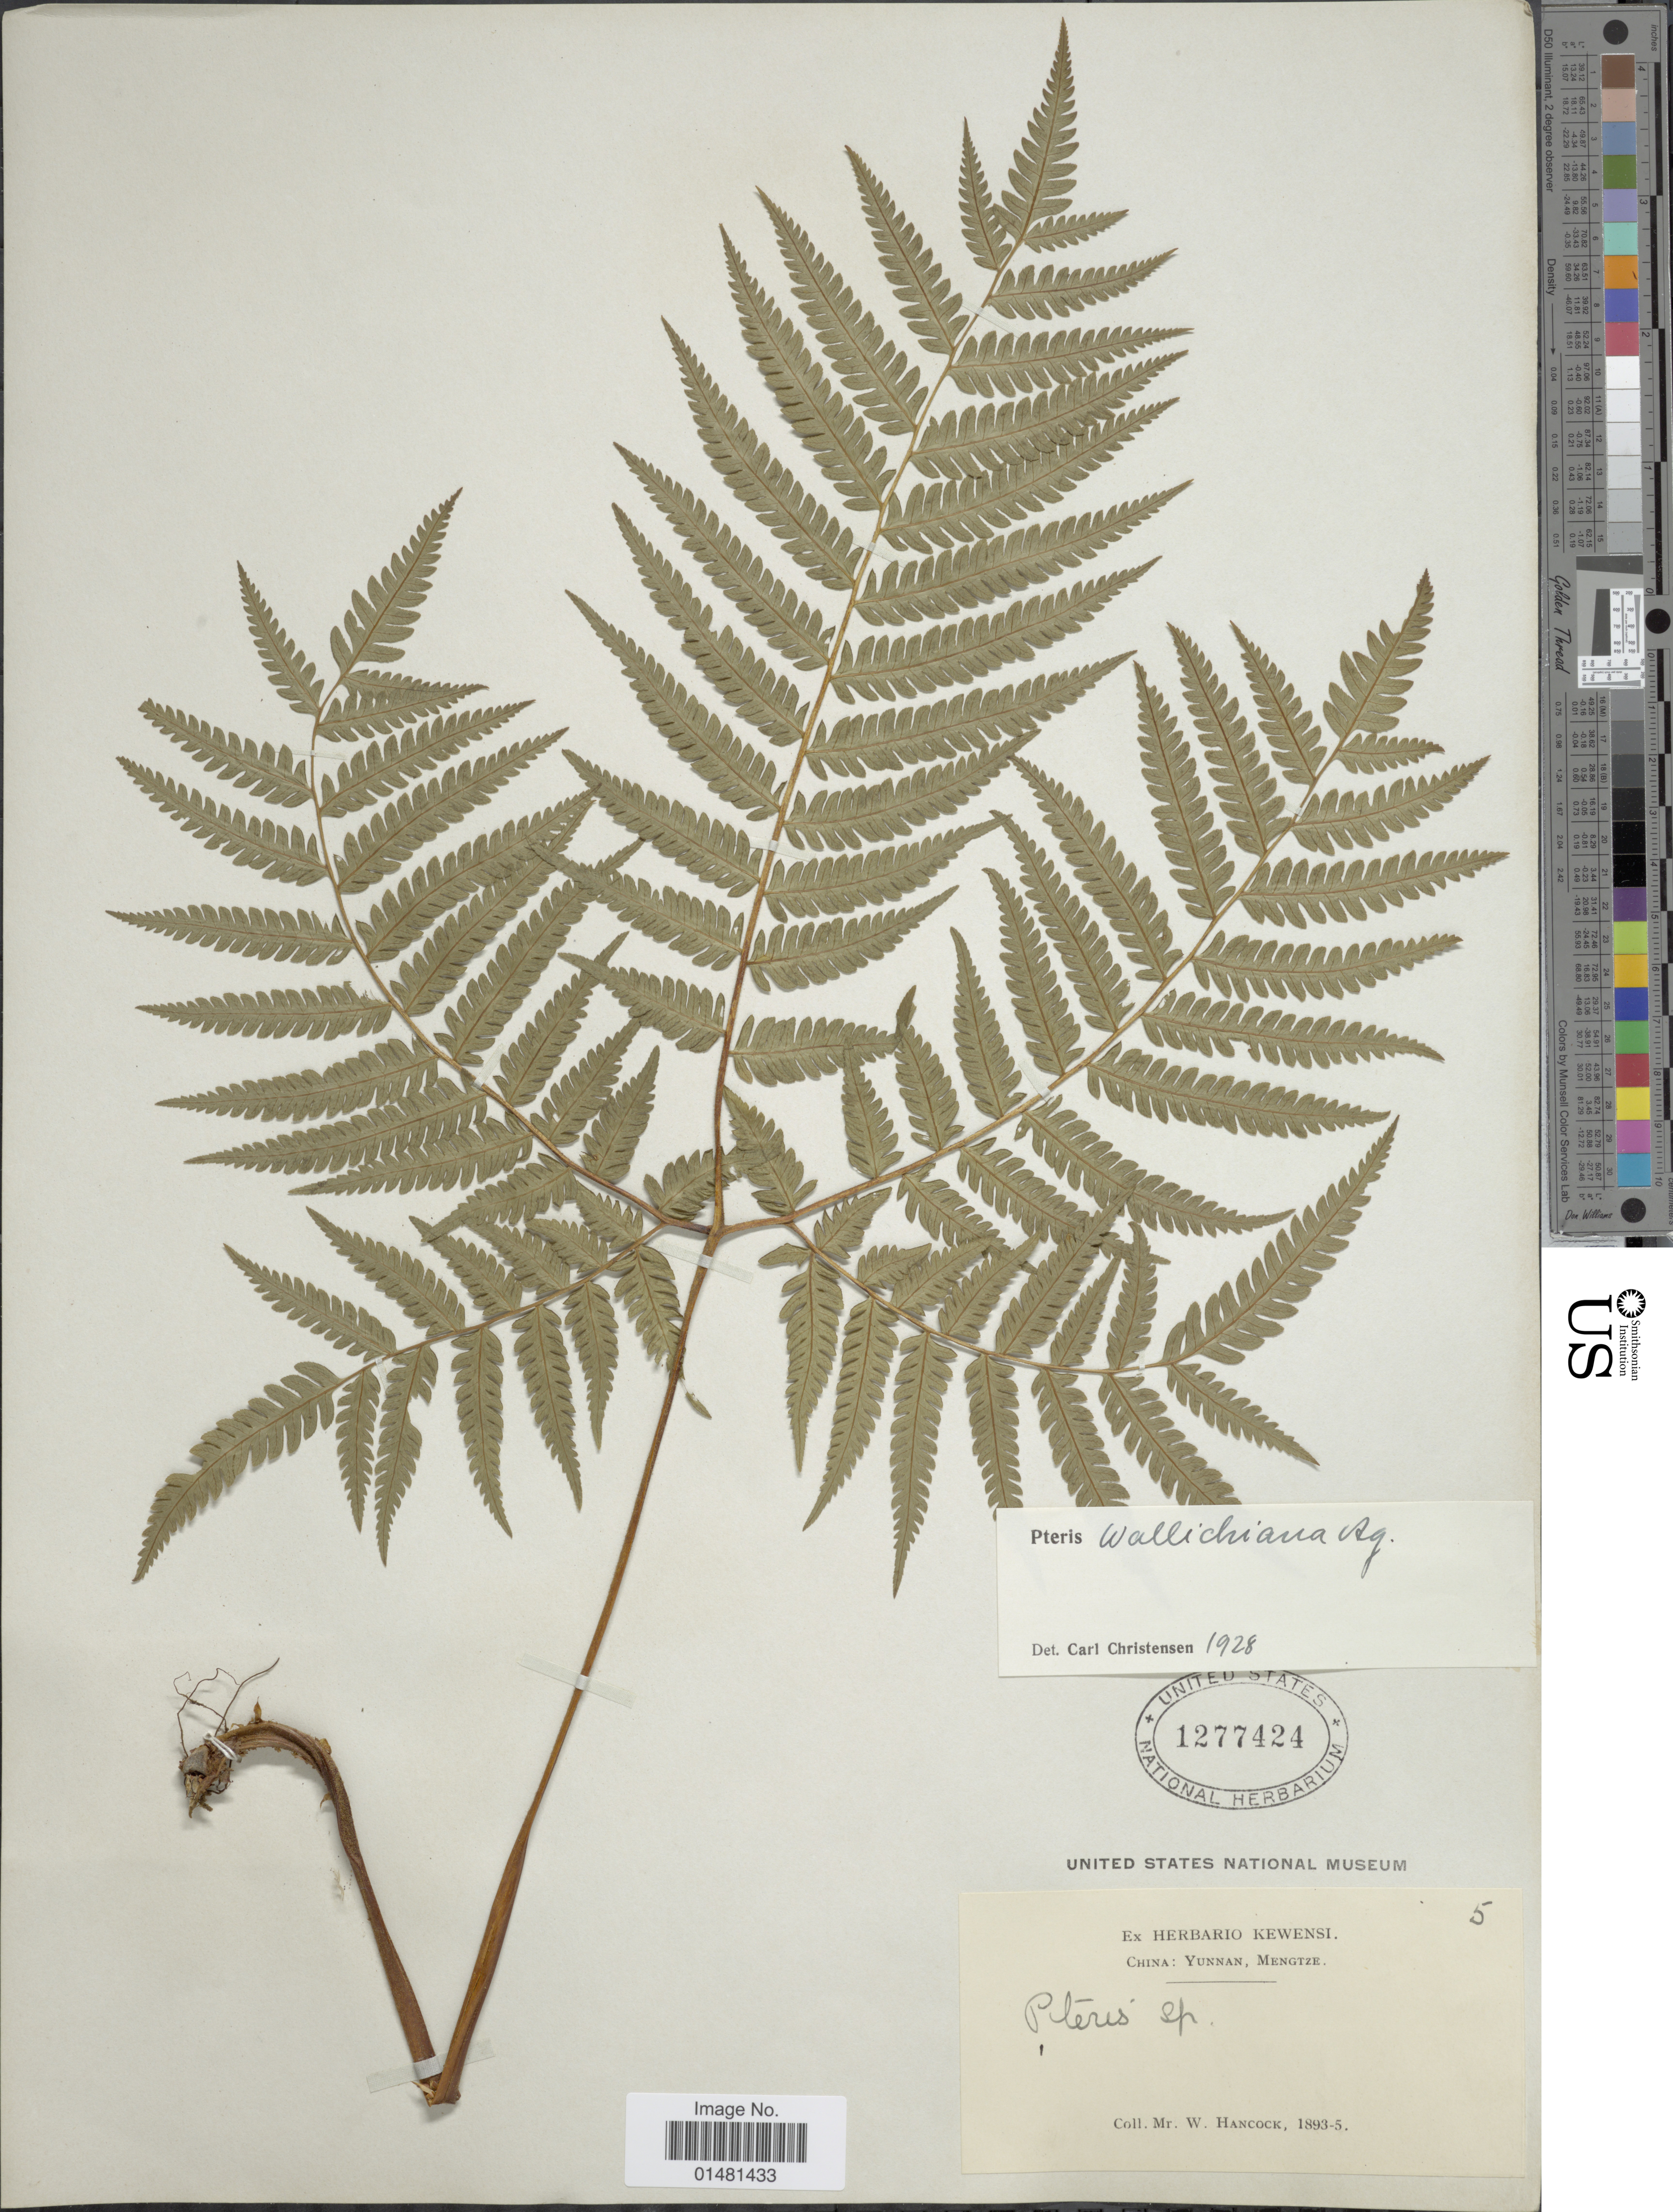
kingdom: Plantae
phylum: Tracheophyta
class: Polypodiopsida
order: Polypodiales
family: Pteridaceae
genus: Pteris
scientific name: Pteris wallichiana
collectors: W. Hancock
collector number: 5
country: China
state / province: Yunnan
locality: Mengtze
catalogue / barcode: US 1277424